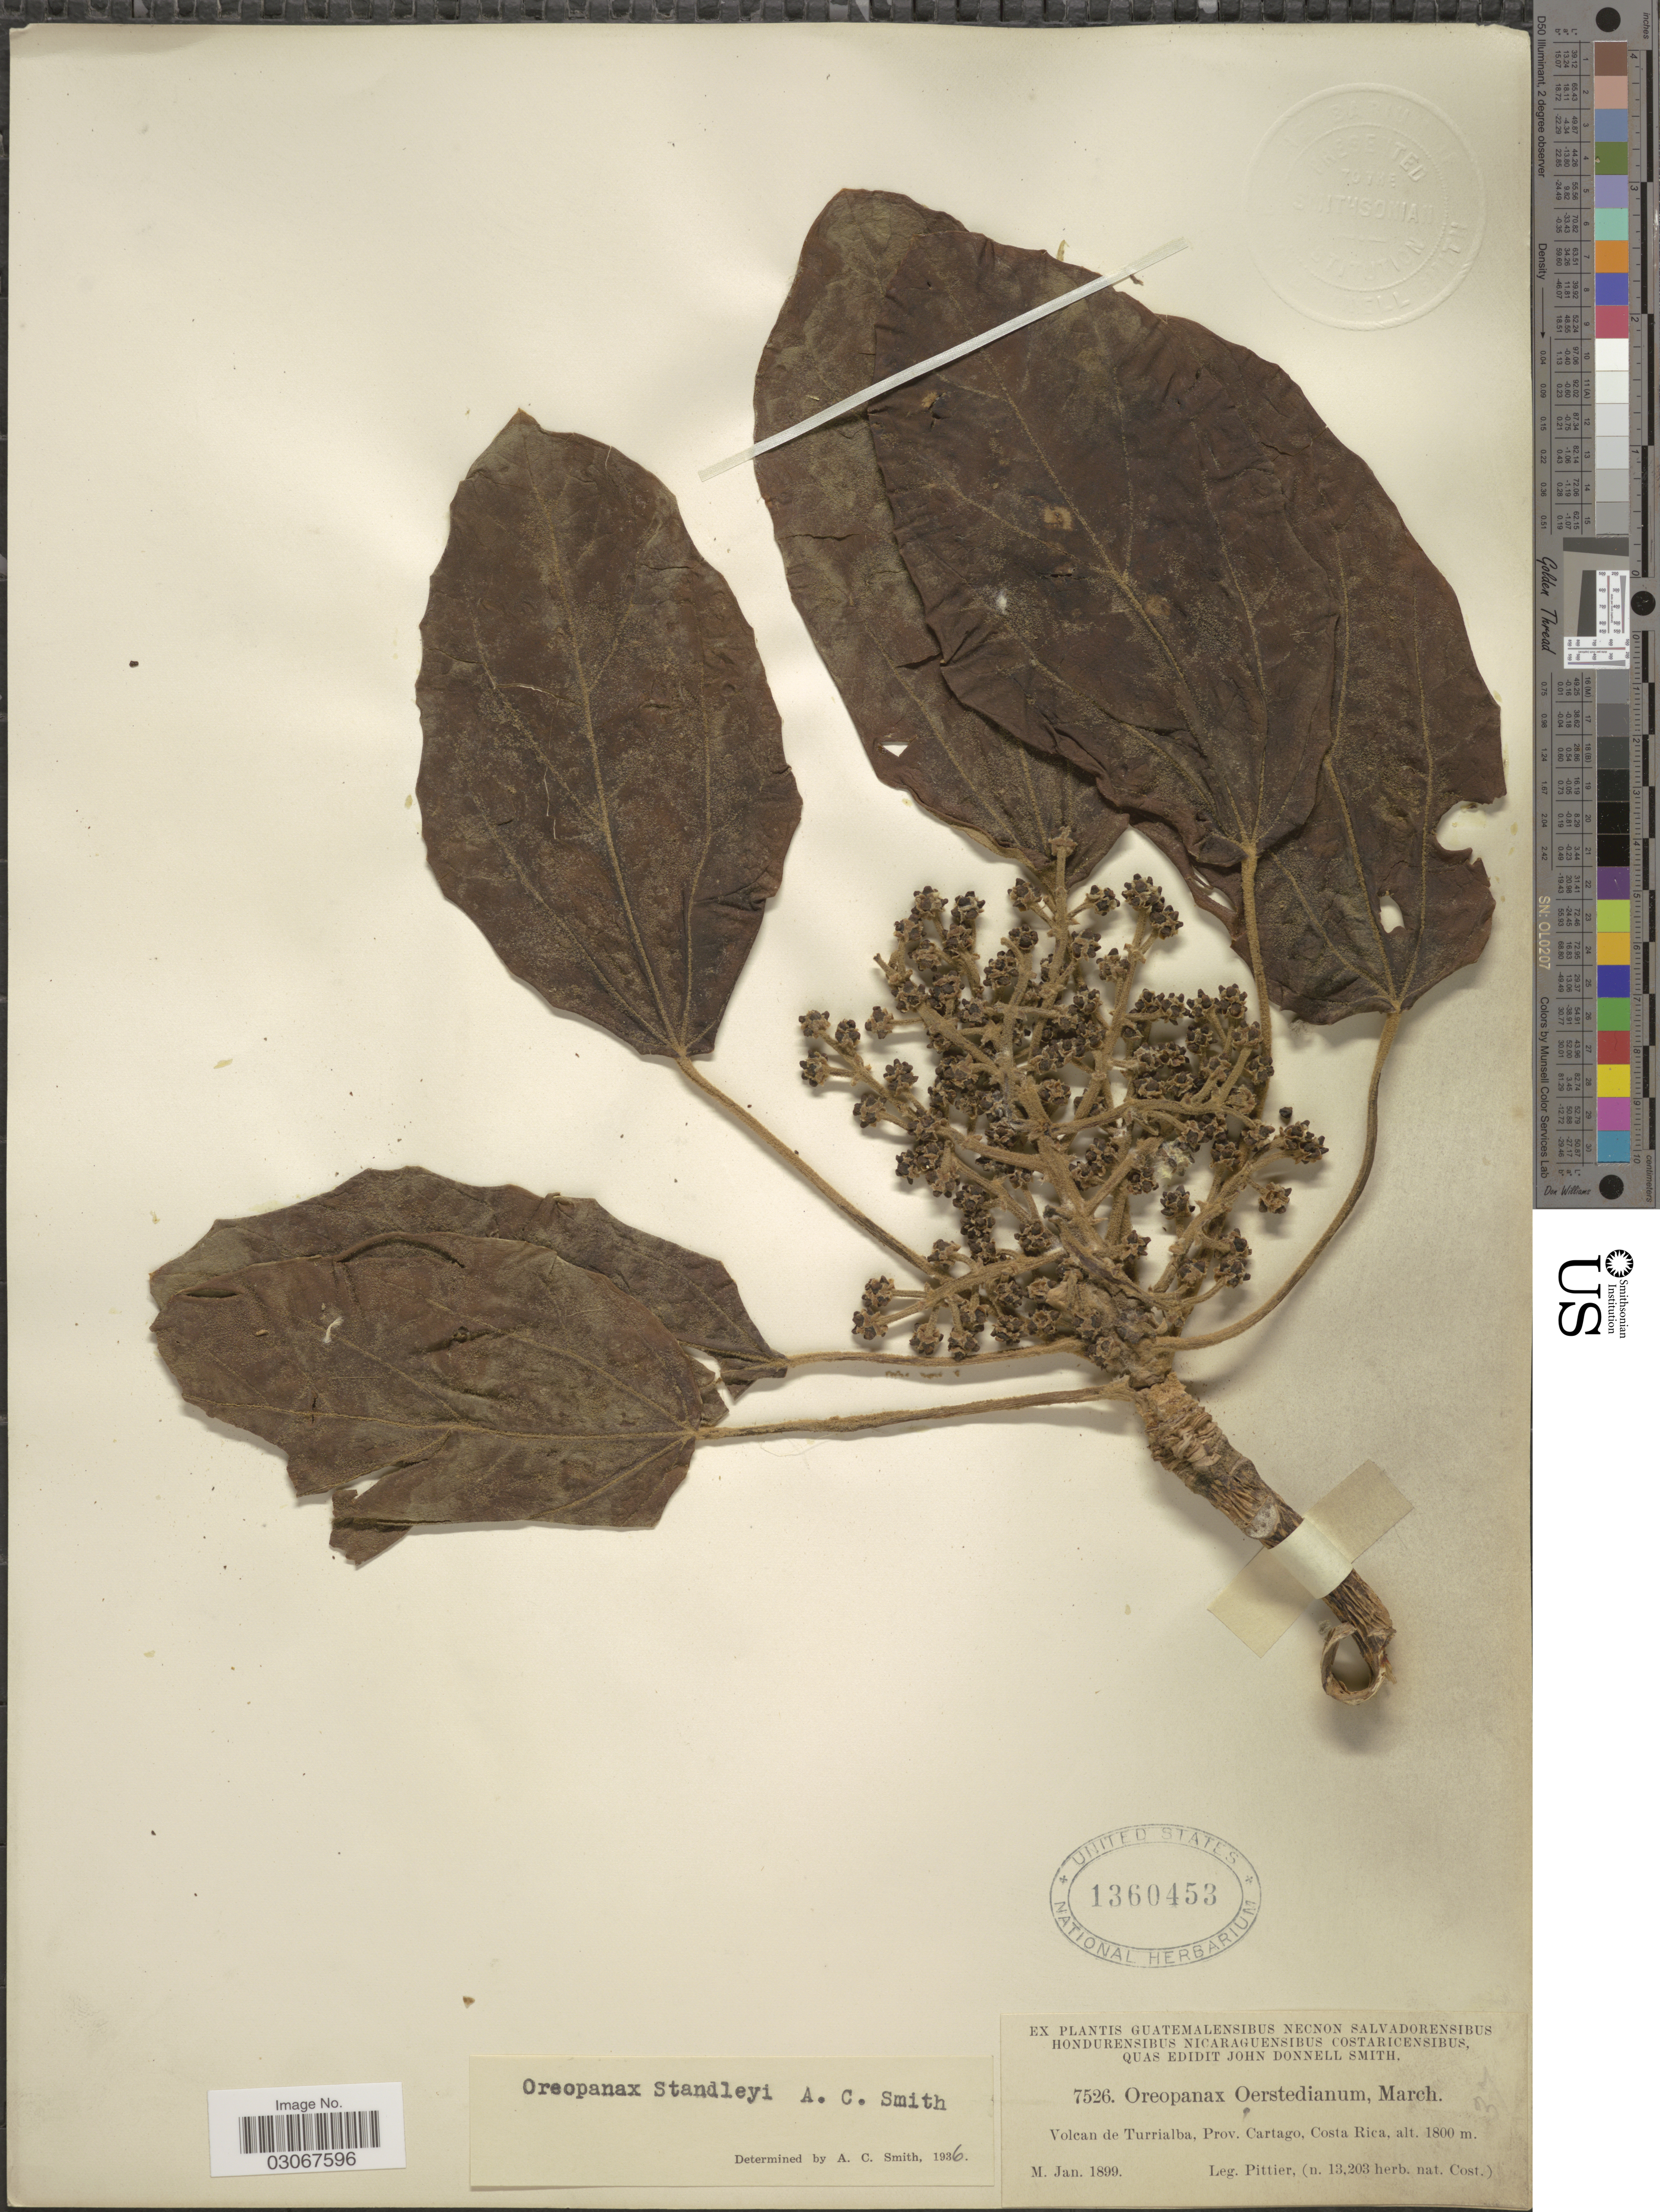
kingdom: Plantae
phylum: Tracheophyta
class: Magnoliopsida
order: Apiales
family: Araliaceae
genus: Oreopanax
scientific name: Oreopanax standleyi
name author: A.C. Sm.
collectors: Pittier, --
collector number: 7526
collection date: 1899-01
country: Costa Rica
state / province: Cartago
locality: Volcan de Turrialba.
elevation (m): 1800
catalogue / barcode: US 1360453